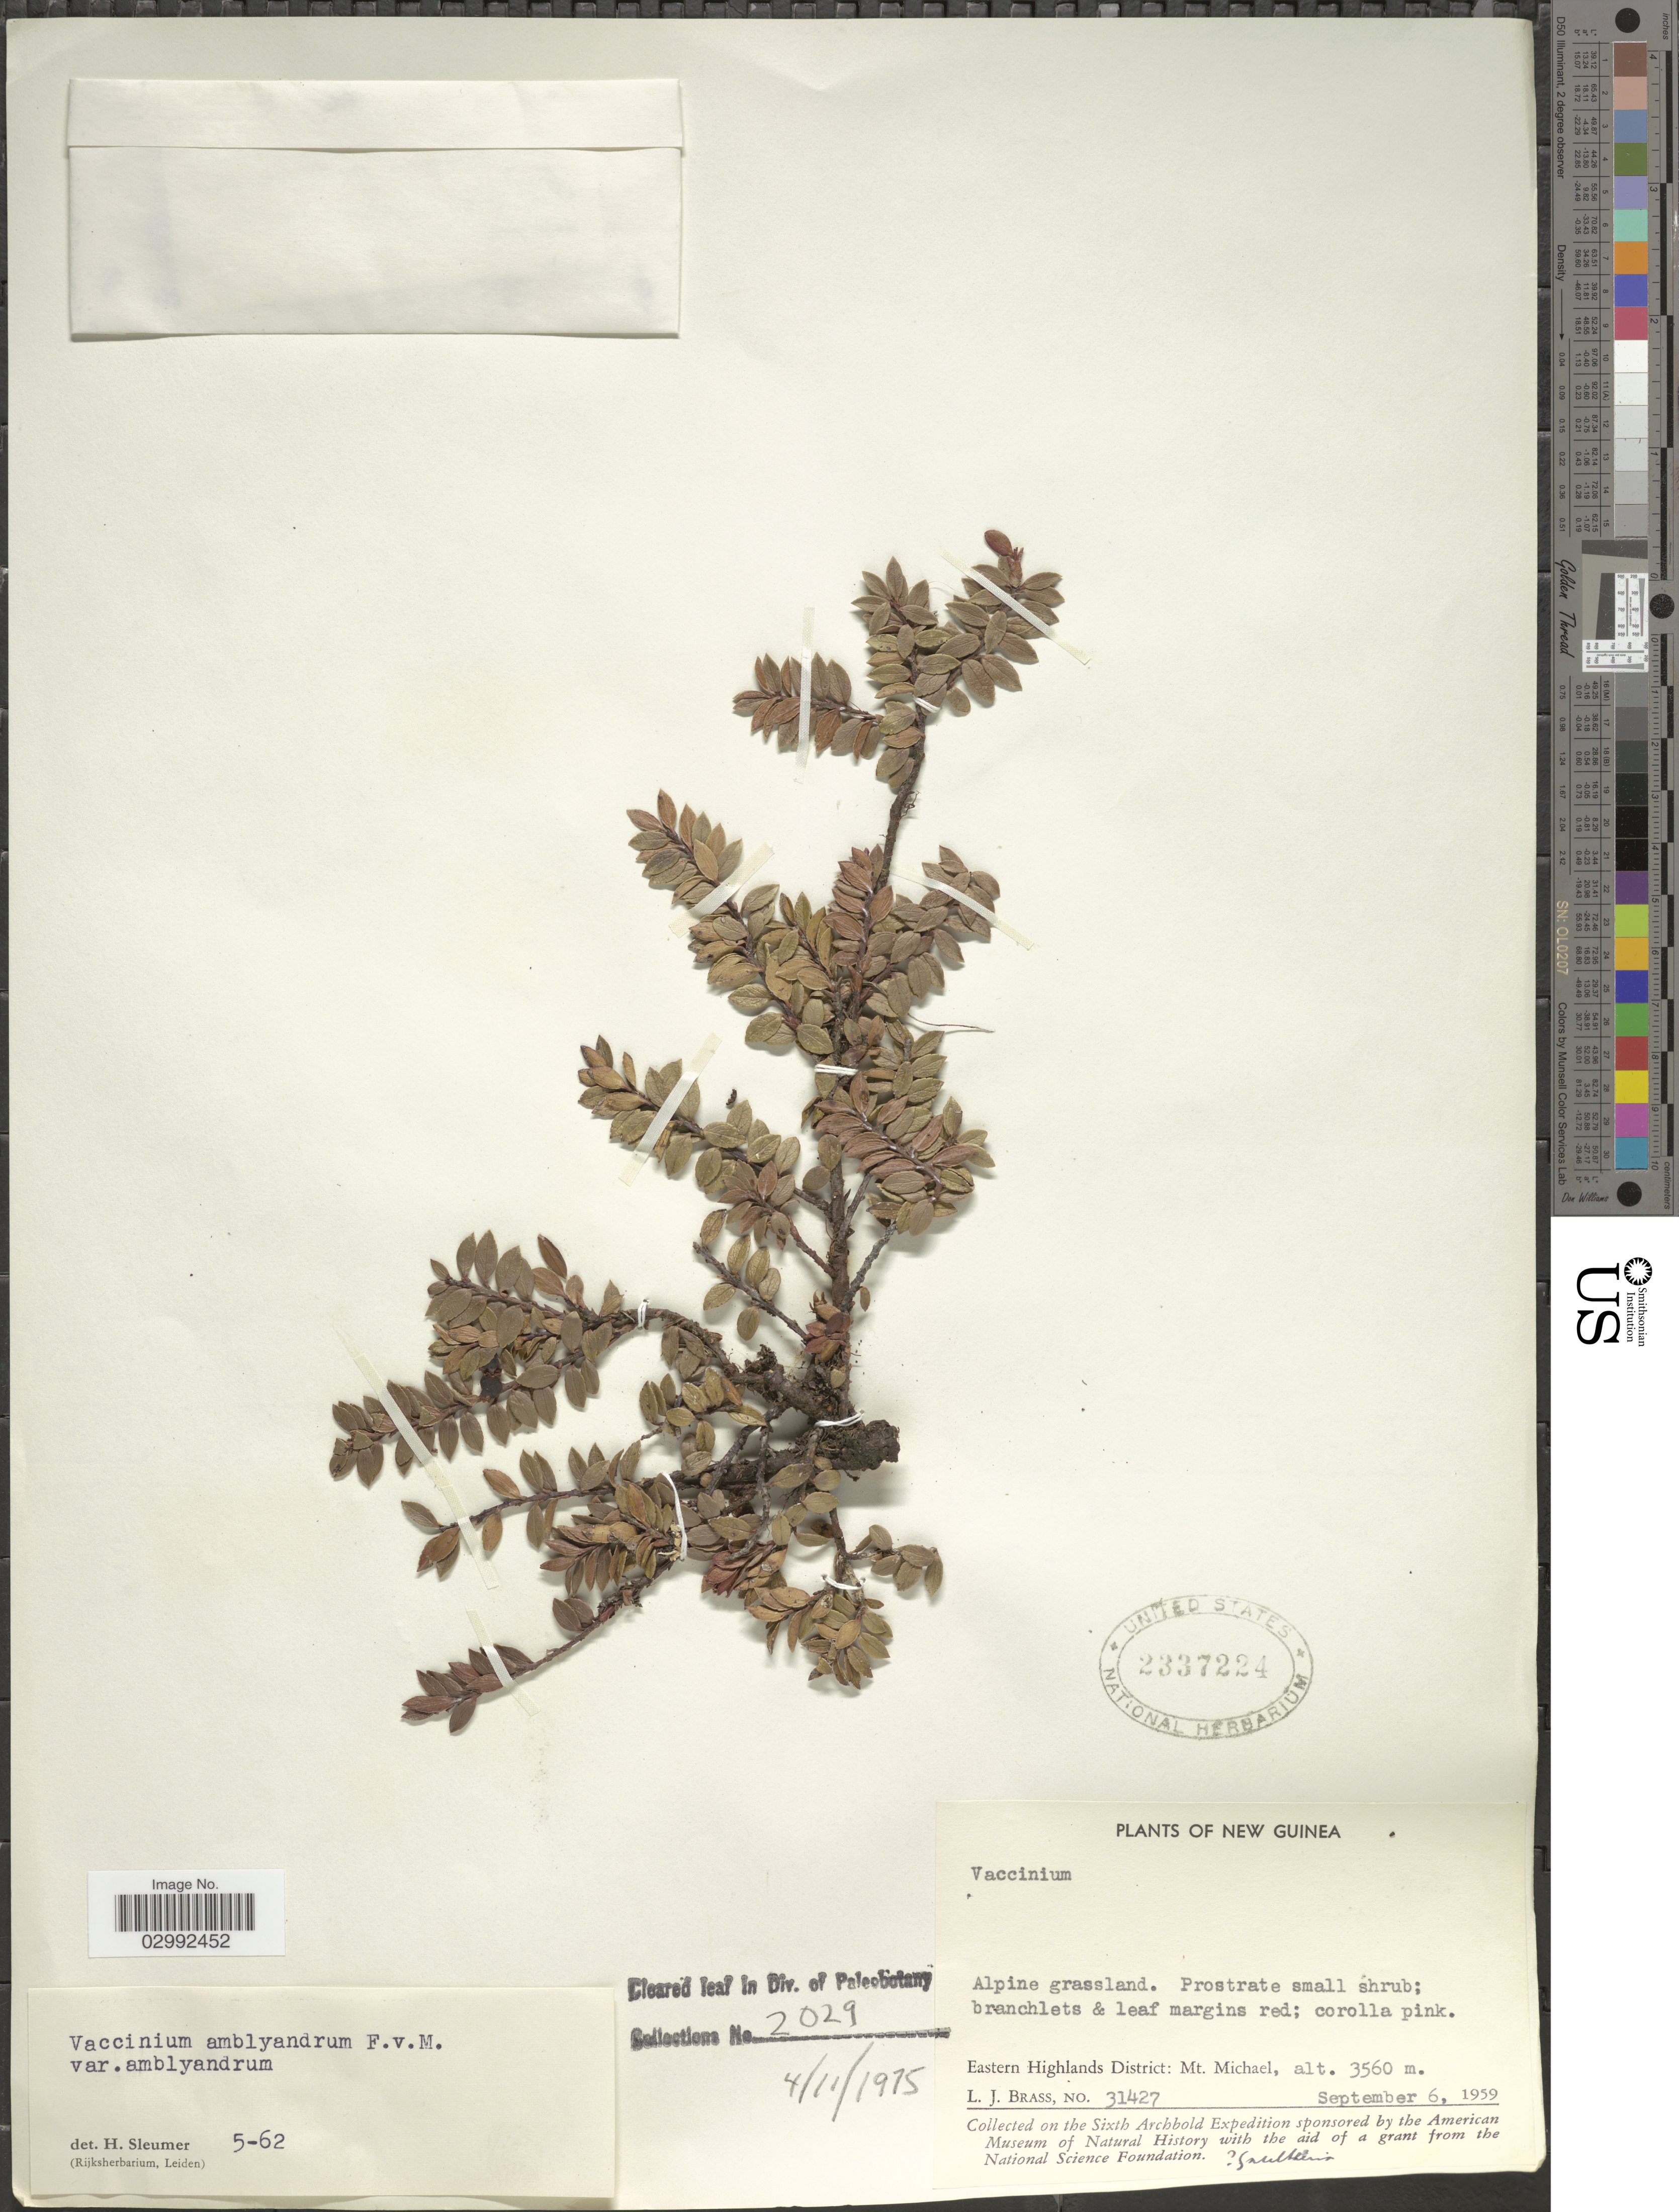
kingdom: Plantae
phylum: Tracheophyta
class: Magnoliopsida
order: Ericales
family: Ericaceae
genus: Vaccinium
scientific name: Vaccinium amblyandrum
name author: F. Muell.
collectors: L. J. Brass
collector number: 31427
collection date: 1959-09-06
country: Papua New Guinea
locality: New Guinea, Eastern Highlands District: Mt. Michael.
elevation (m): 3560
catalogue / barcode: US 2337224